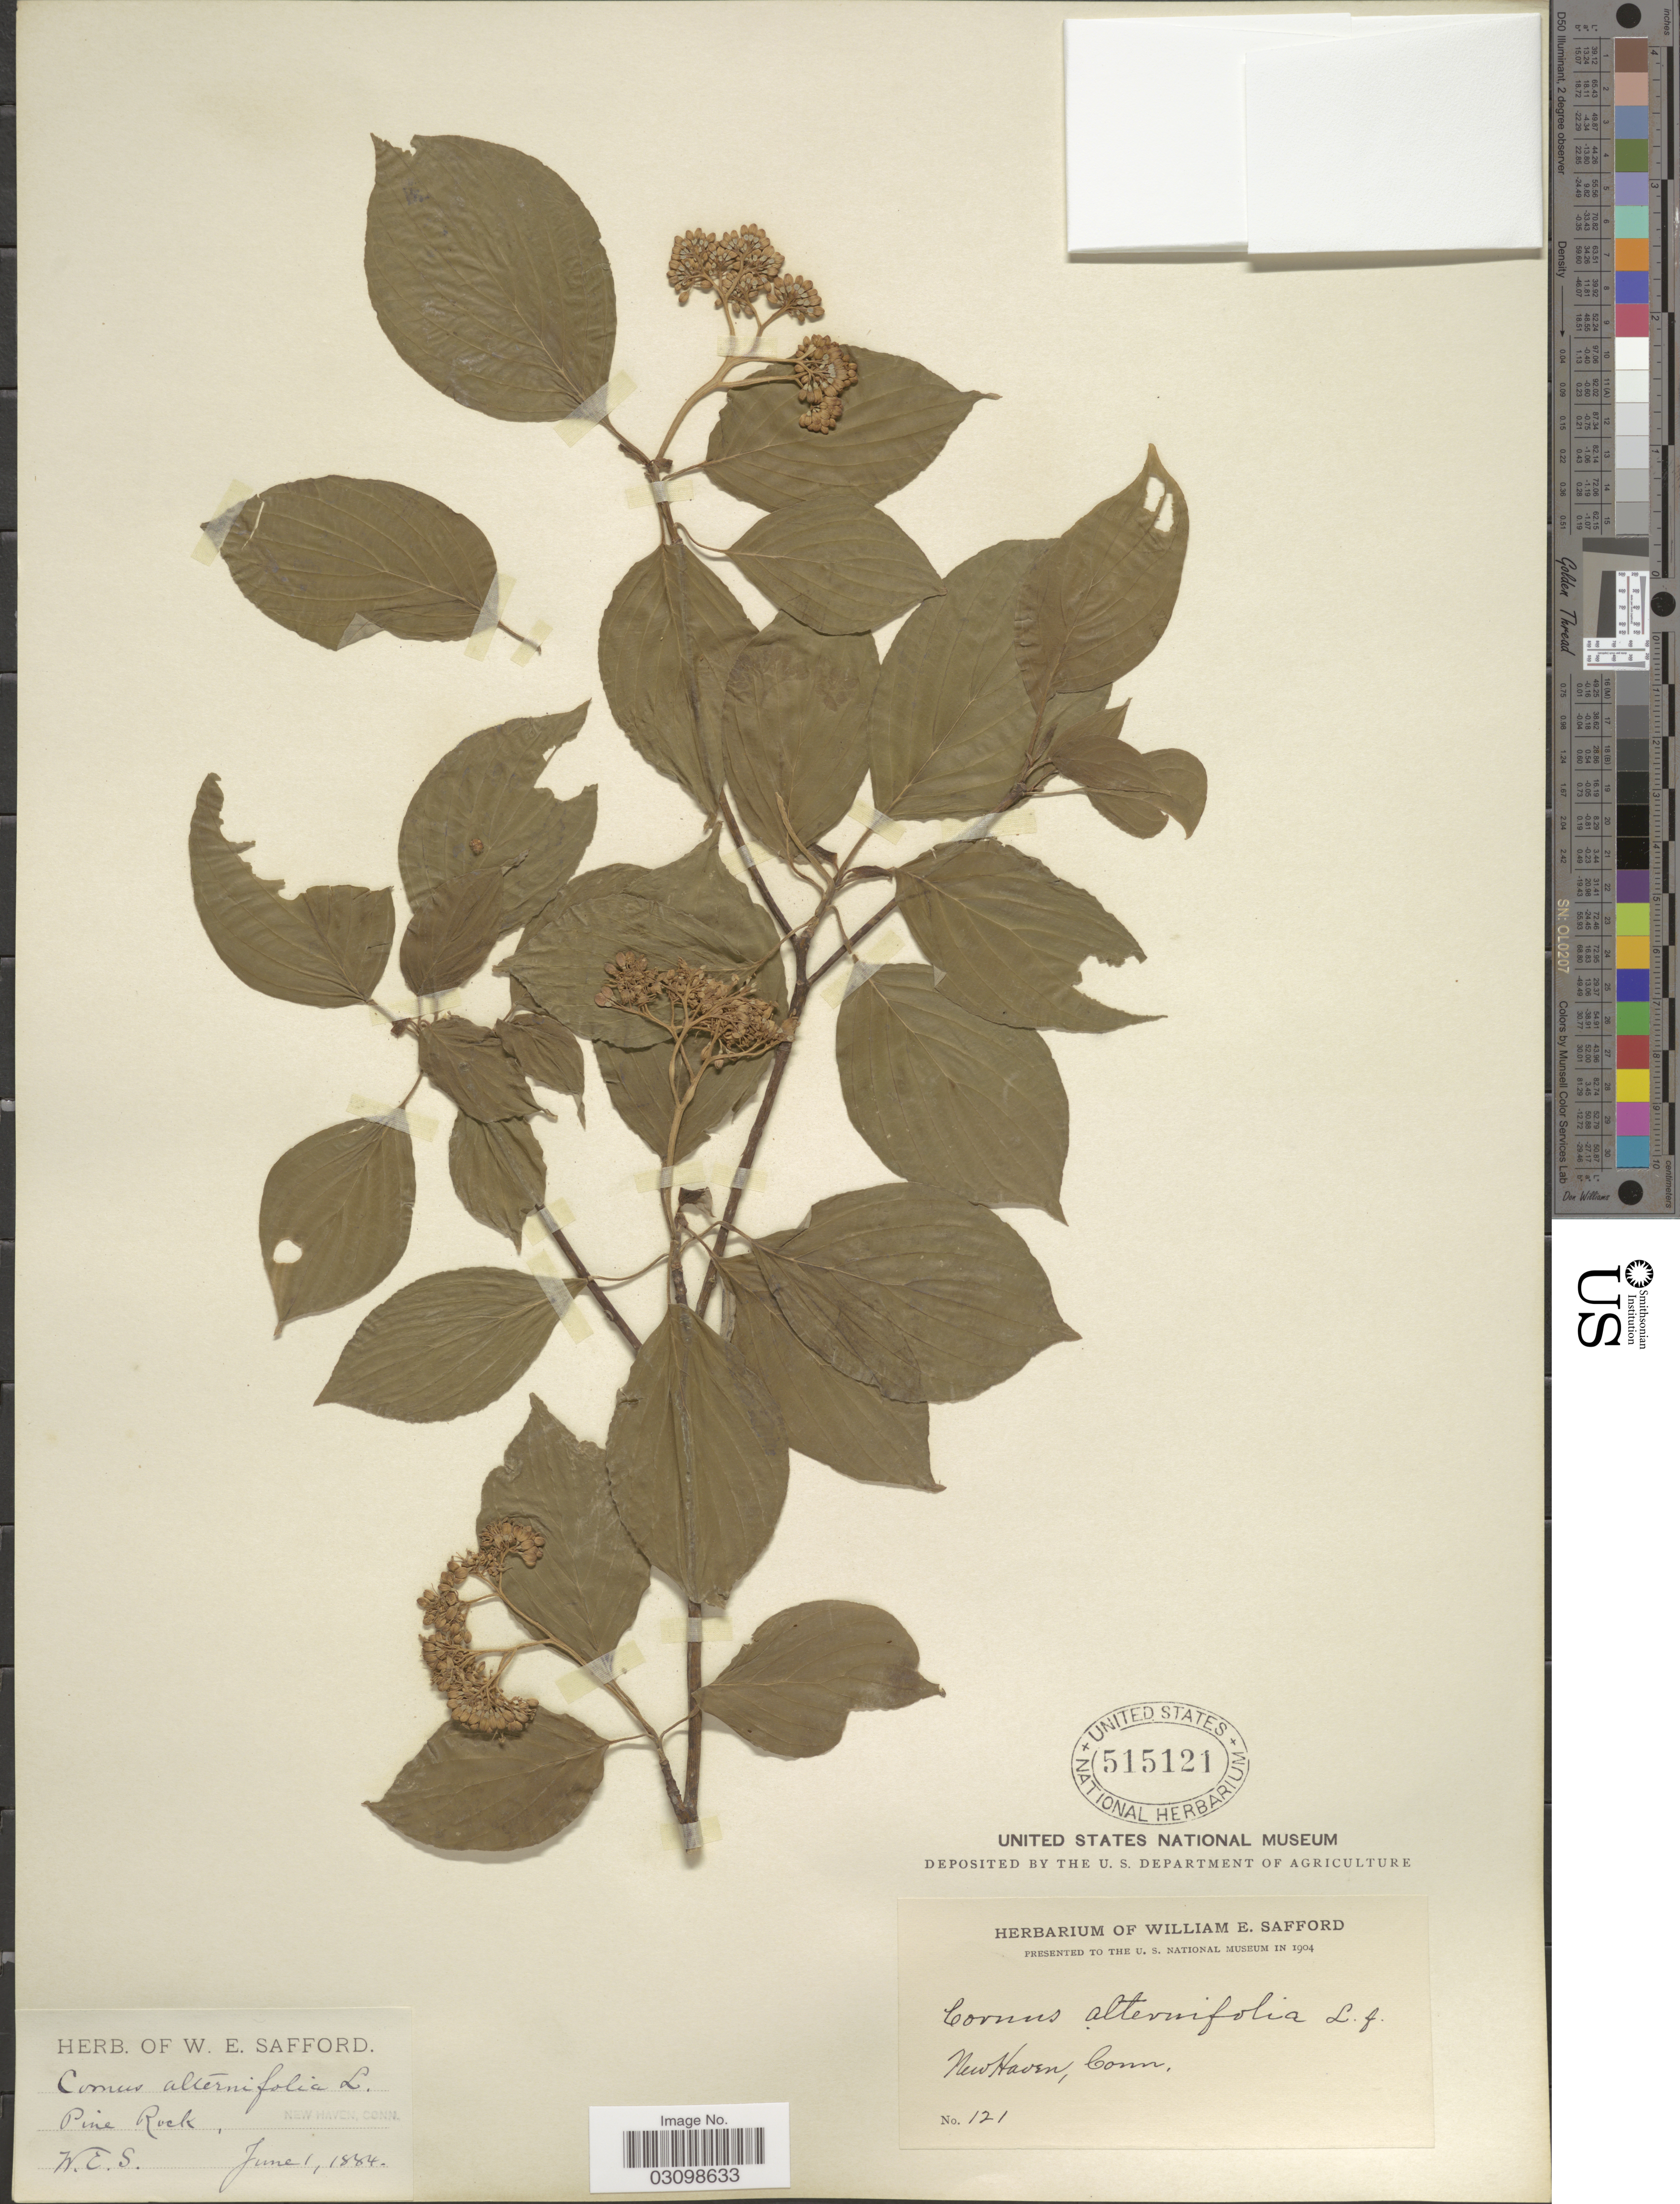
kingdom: Plantae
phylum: Tracheophyta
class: Magnoliopsida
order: Cornales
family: Cornaceae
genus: Cornus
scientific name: Cornus alternifolia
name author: L.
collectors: W. E. Safford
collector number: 121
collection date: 1884-06-01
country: United States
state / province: Connecticut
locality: Pine Rock, New Haven.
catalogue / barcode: US 515121